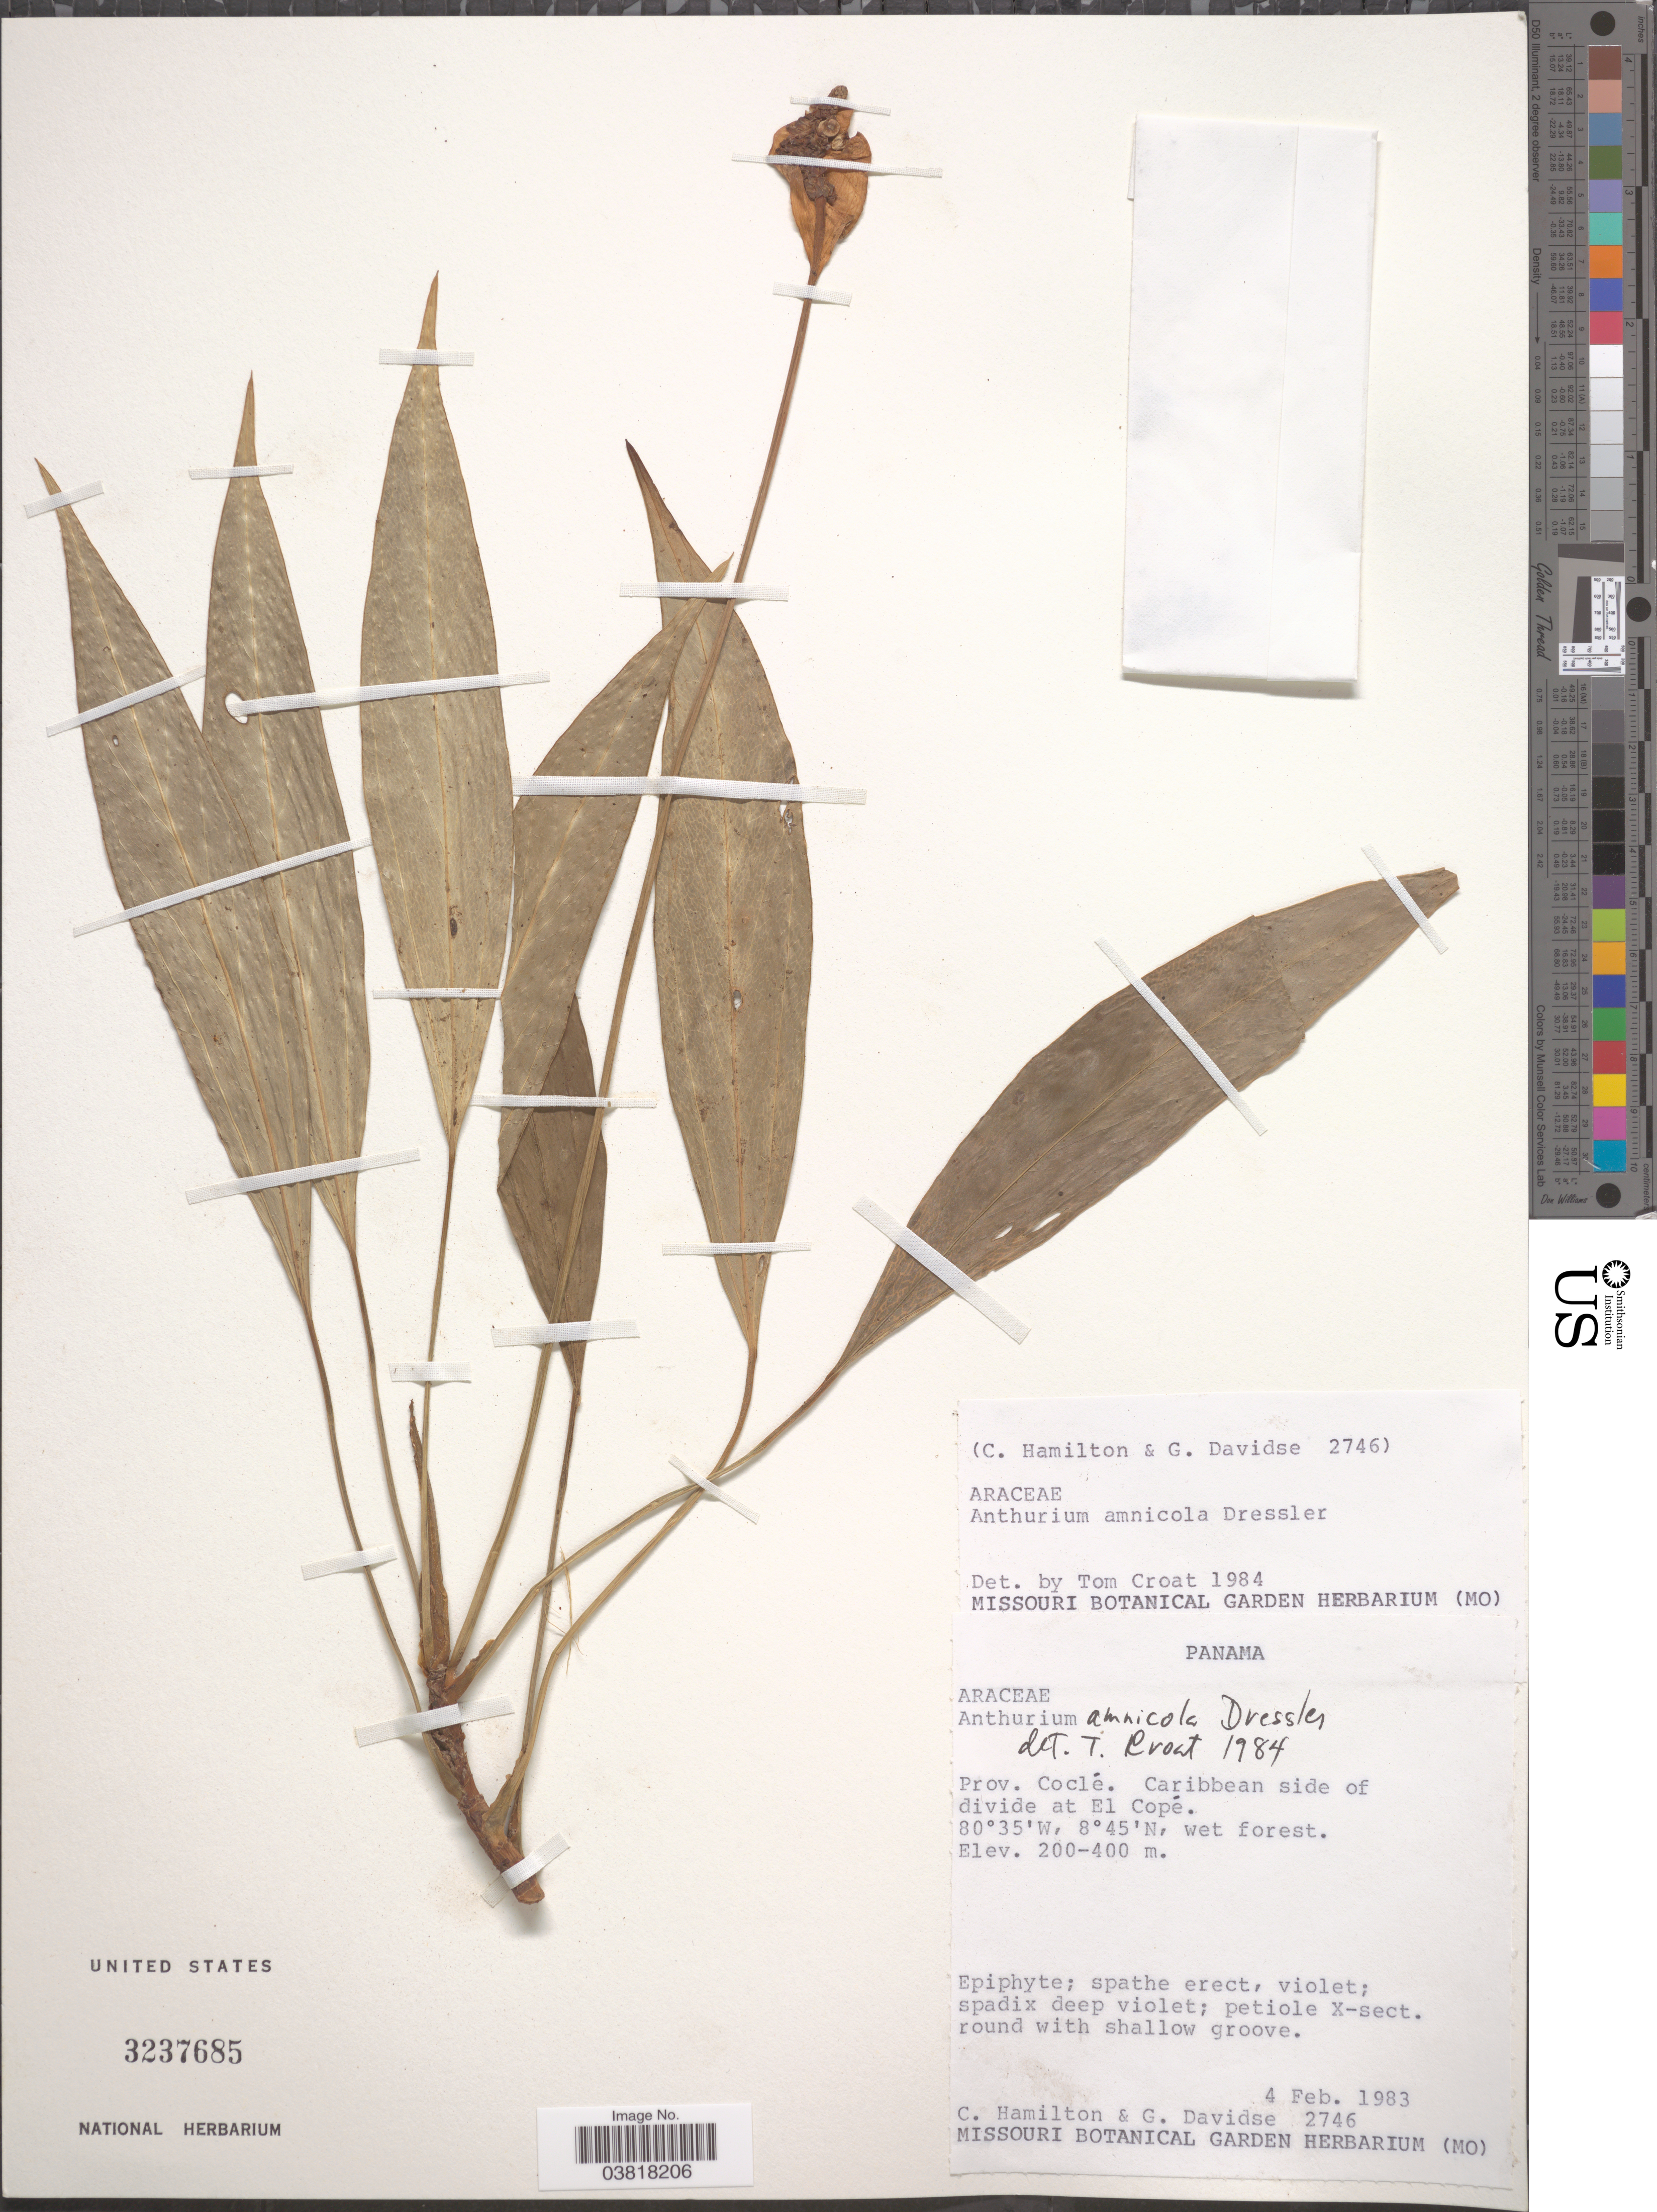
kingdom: Plantae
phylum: Tracheophyta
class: Liliopsida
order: Alismatales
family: Araceae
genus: Anthurium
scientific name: Anthurium amnicola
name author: Dressler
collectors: C. Hamilton & G. Davidse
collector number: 2746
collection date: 1983-02-04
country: Panama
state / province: Cocle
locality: Caribbean side of divide at El Copé.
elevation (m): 200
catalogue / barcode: US 3237685